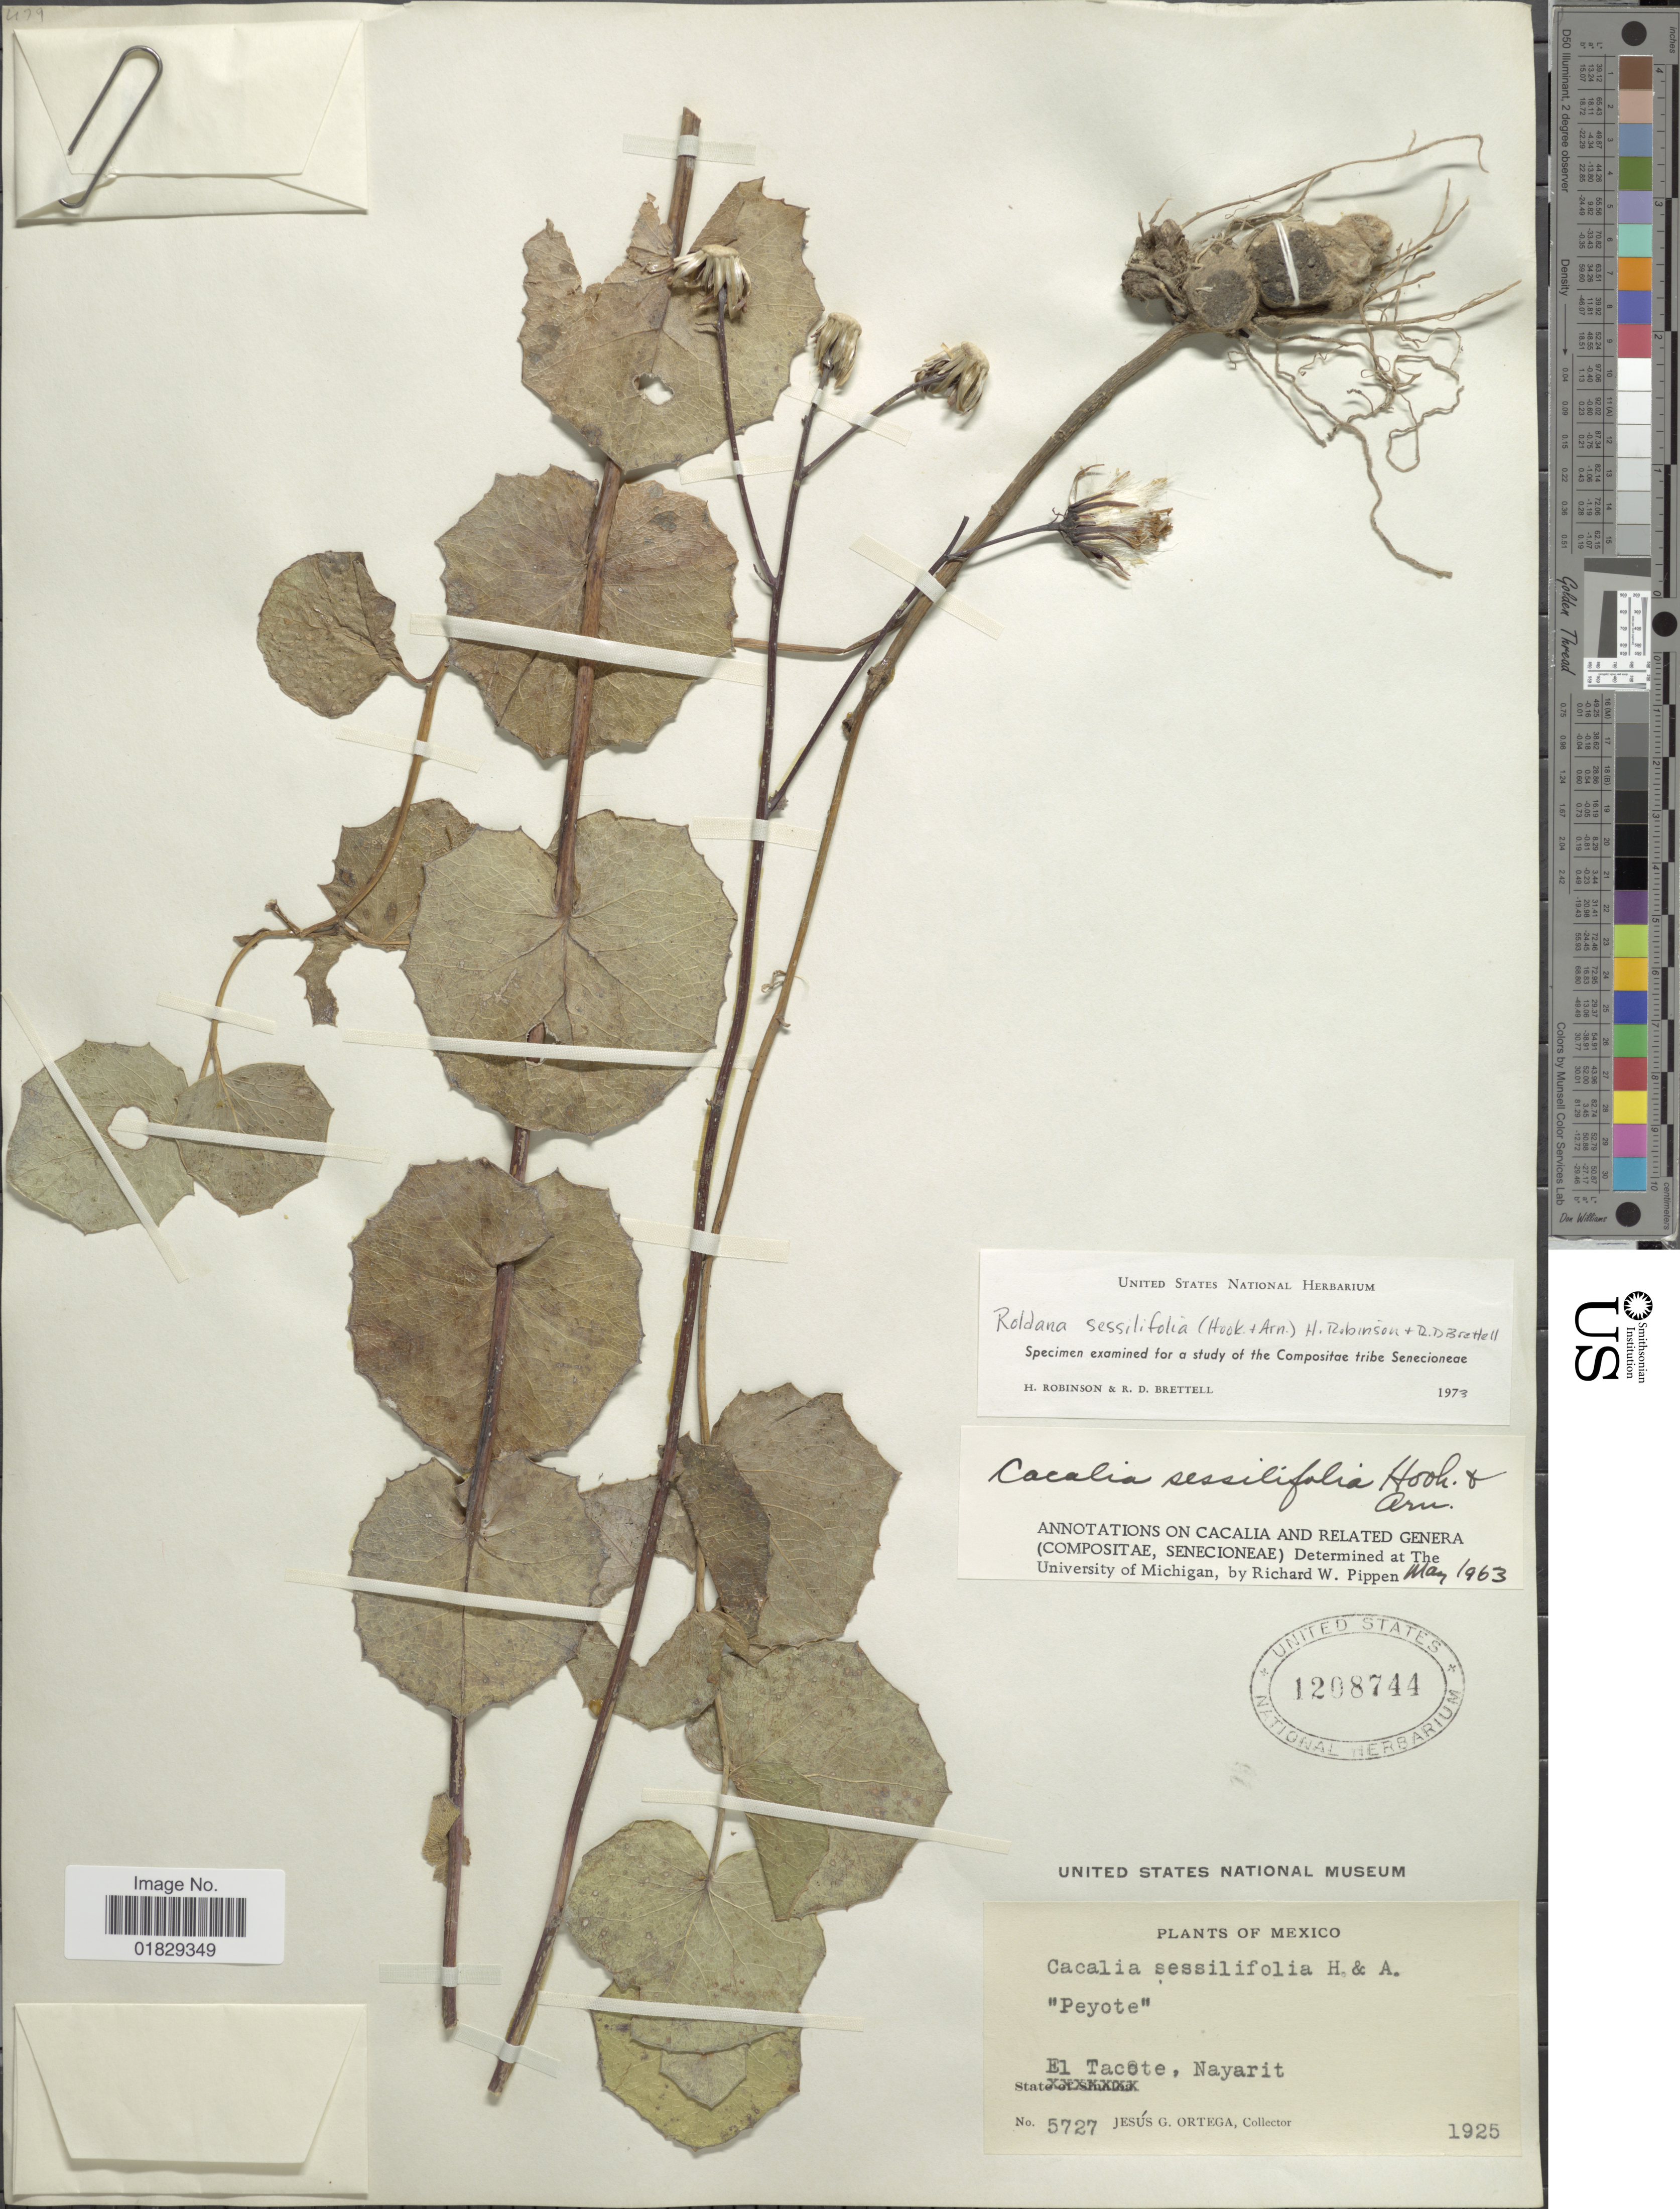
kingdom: Plantae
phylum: Tracheophyta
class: Magnoliopsida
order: Asterales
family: Asteraceae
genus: Roldana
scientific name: Roldana sessilifolia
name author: (Hook.) H. Rob. & Brettell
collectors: J. Ortega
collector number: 5727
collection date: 1925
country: Mexico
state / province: Nayarit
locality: El Tacote, Nayarit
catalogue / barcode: US 1208744